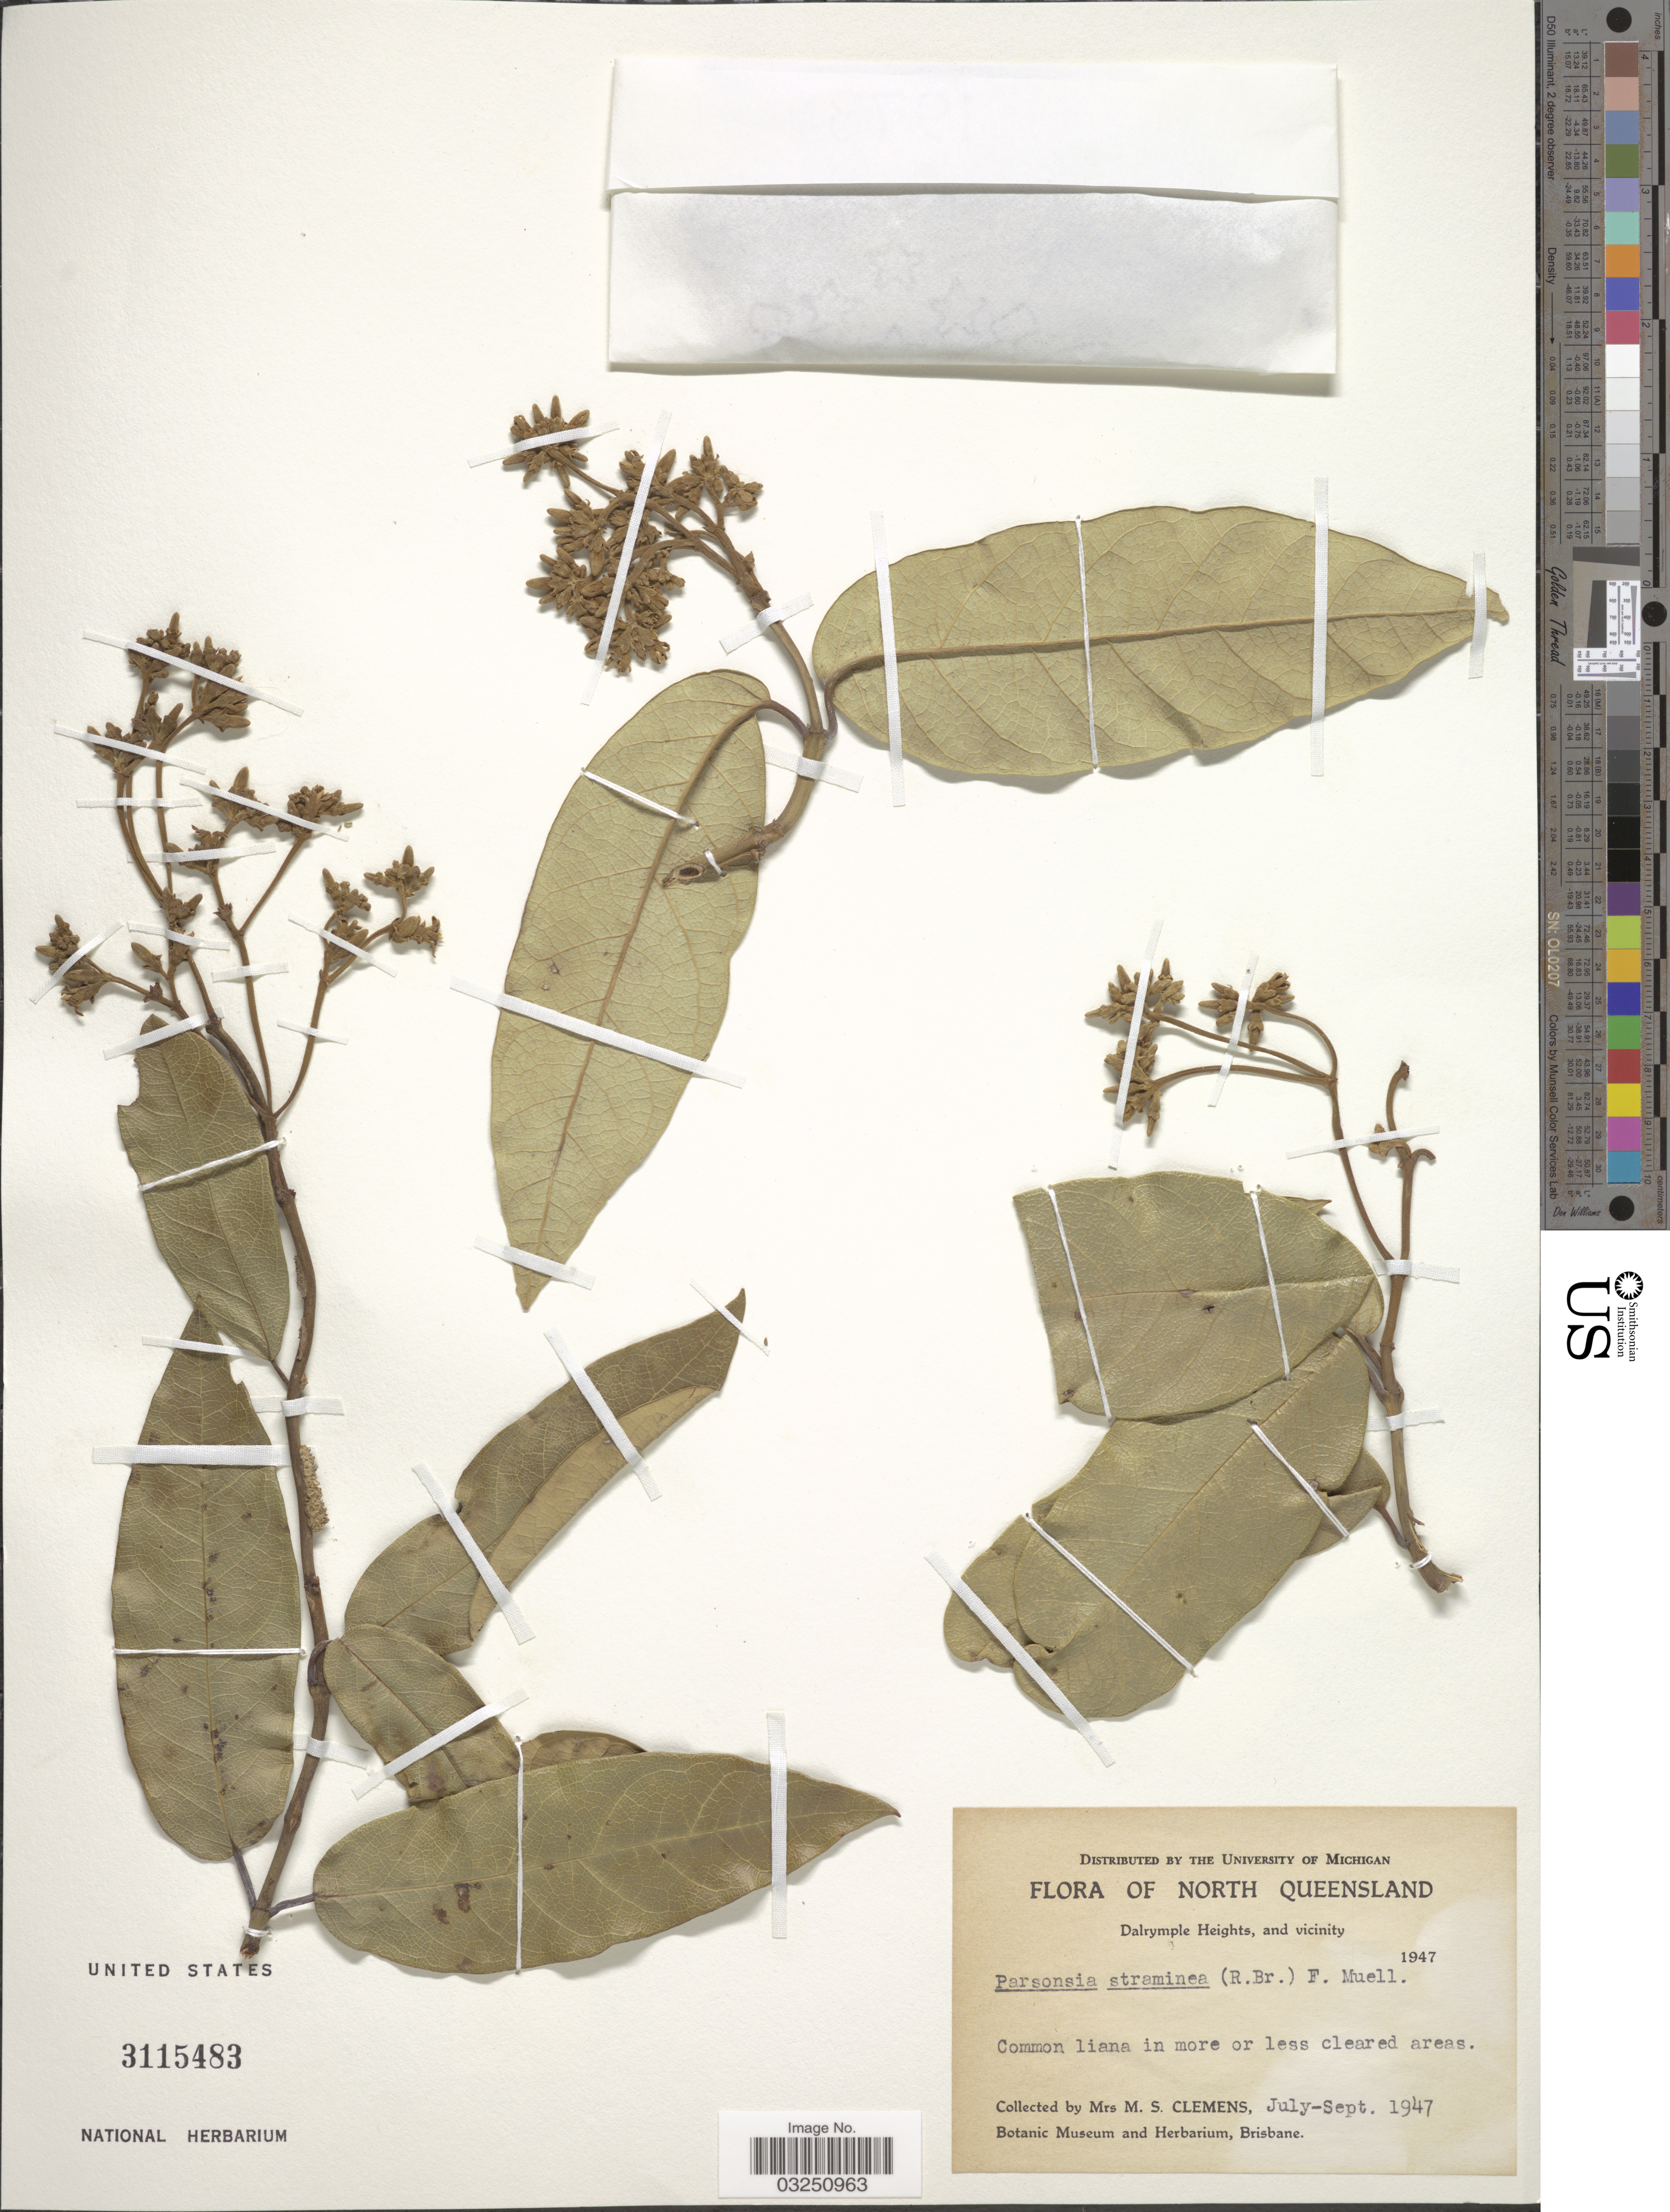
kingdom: Plantae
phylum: Tracheophyta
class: Magnoliopsida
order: Gentianales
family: Apocynaceae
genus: Parsonsia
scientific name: Parsonsia straminea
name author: (R. Br.) F. Muell.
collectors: M. S. Clemens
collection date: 1947-07/1947-09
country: Australia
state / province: Queensland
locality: North Queensland. Dalrymple Heights, and vicinity.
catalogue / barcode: US 3115483